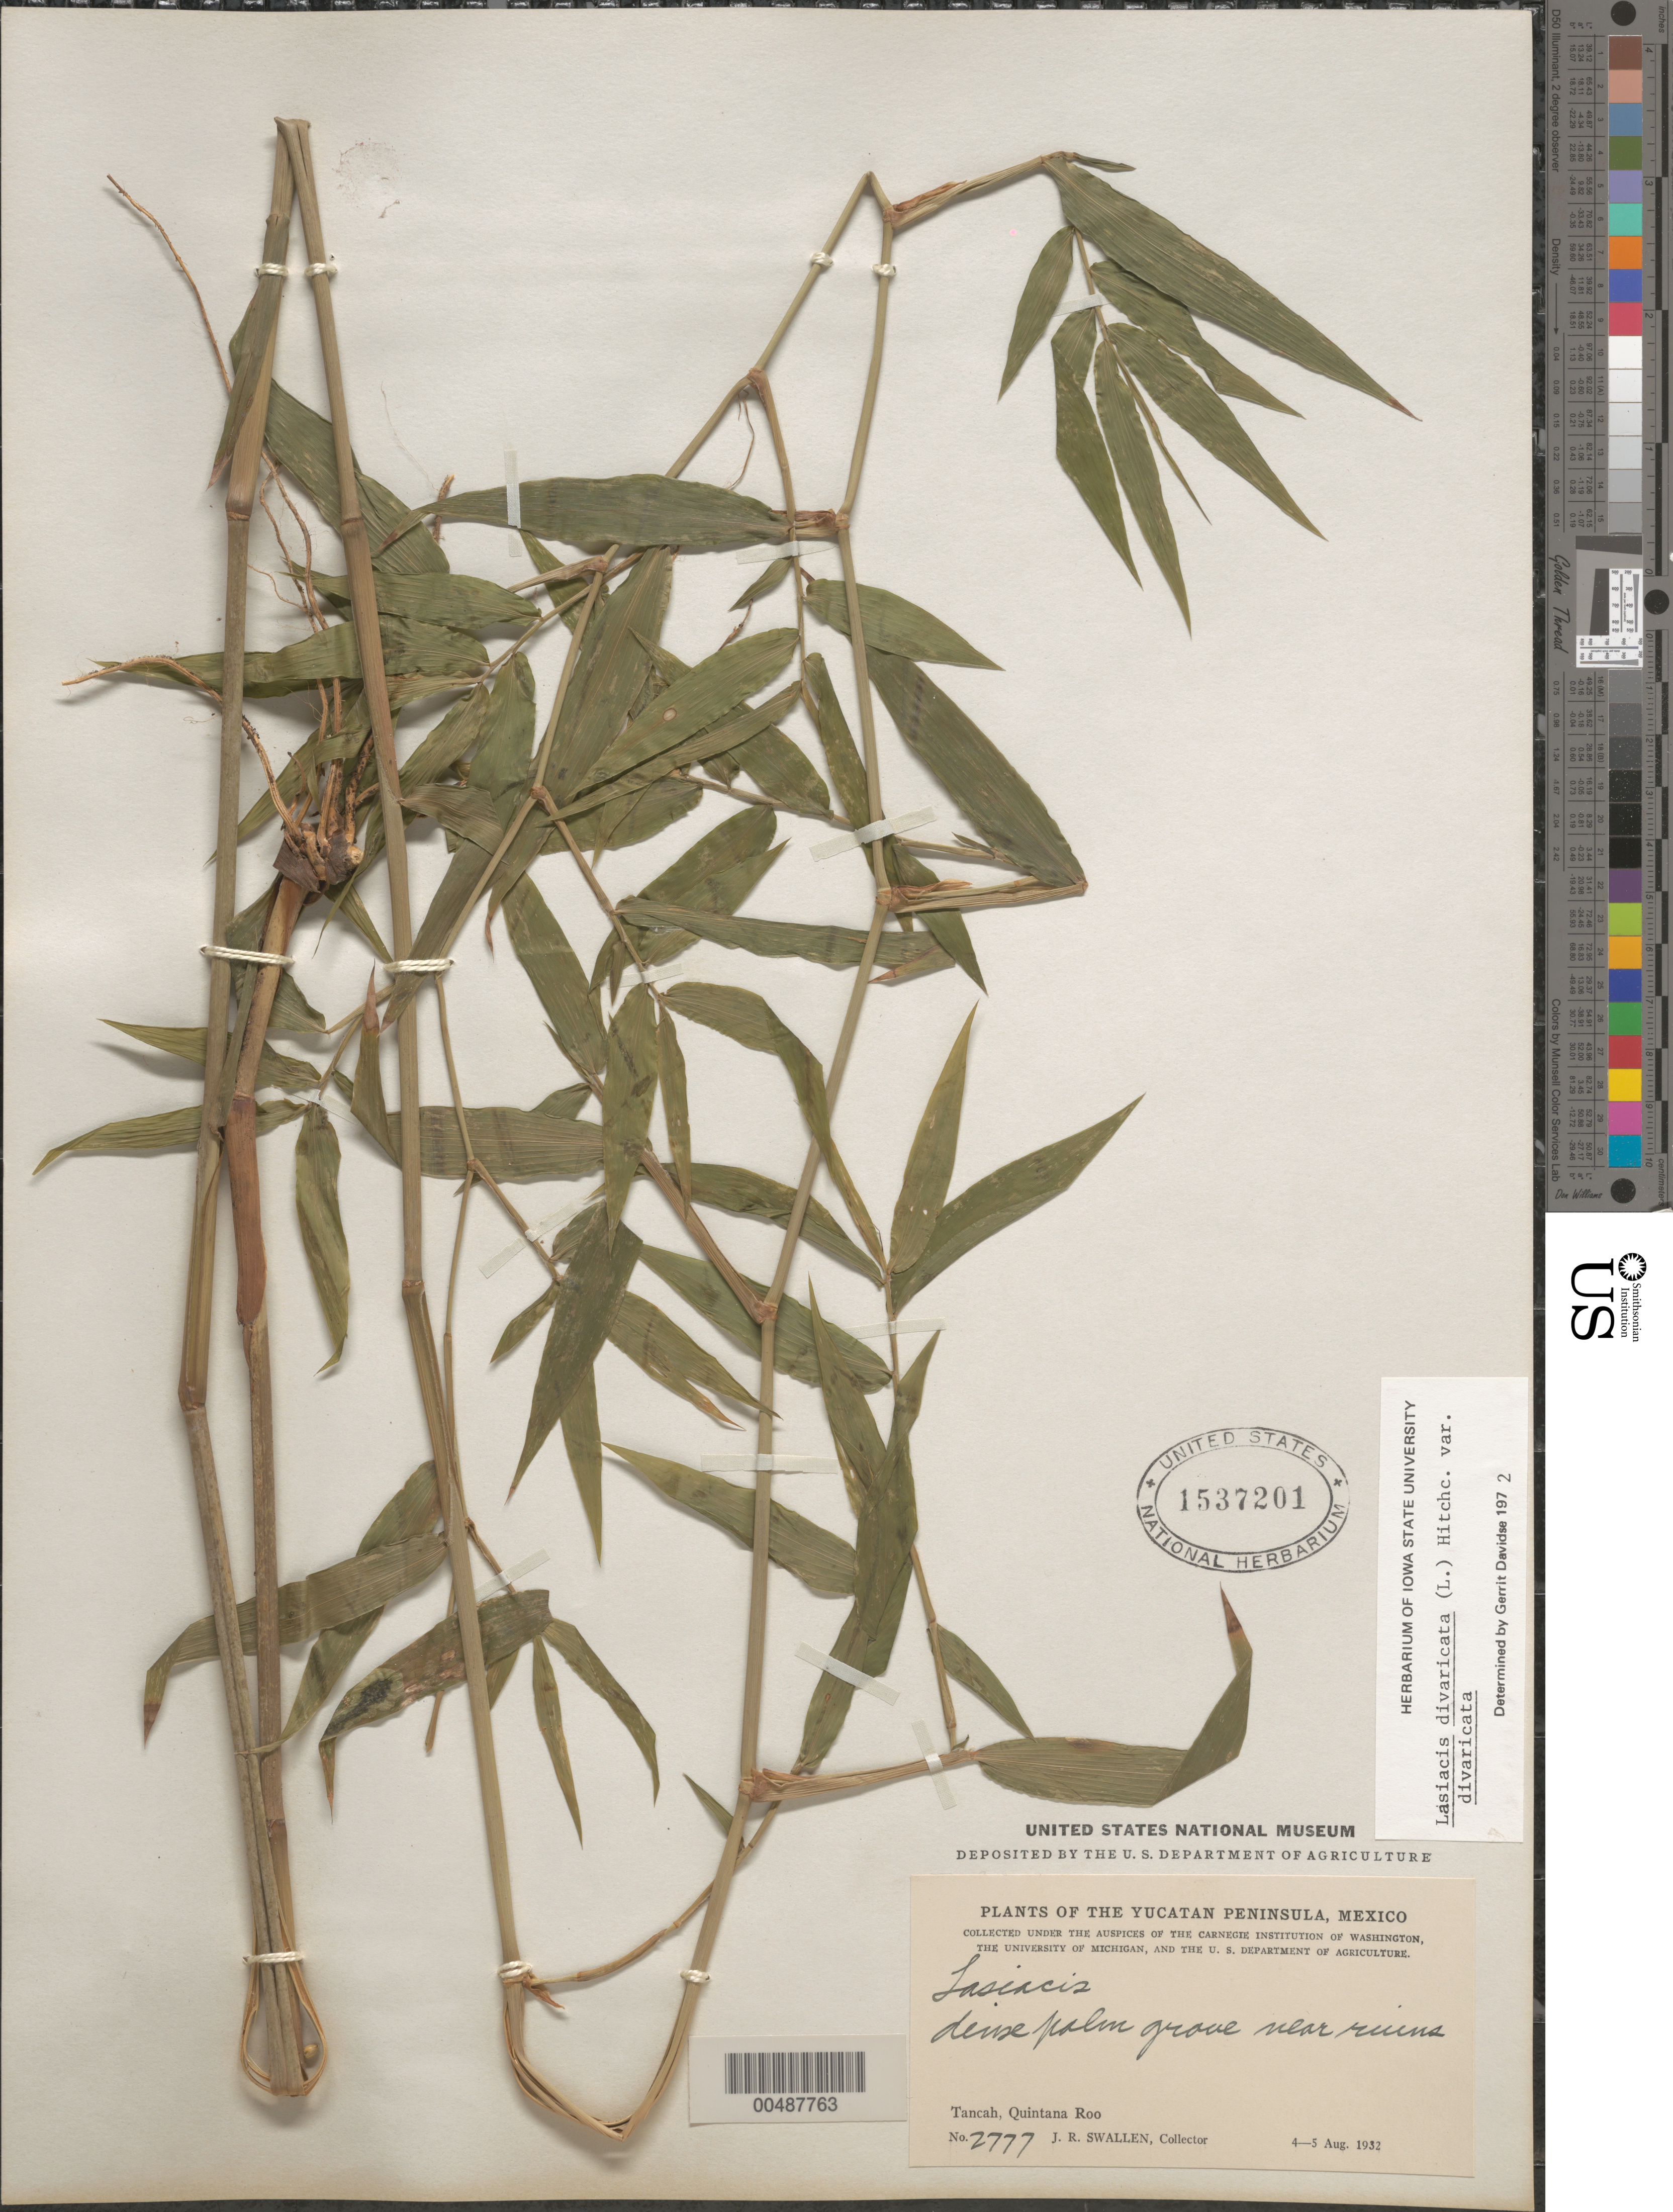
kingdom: Plantae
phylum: Tracheophyta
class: Liliopsida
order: Poales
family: Poaceae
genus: Lasiacis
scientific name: Lasiacis divaricata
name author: (L.) Hitchc.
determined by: Davidse, Gerrit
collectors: J. R. Swallen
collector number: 2777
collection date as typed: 4 Aug 1932 to 5 Aug 1932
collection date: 1932-08-04/1932-08-05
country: Mexico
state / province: Quintana Roo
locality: Yucatan Peninsula, Tancah, near ruins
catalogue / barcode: US 1537201